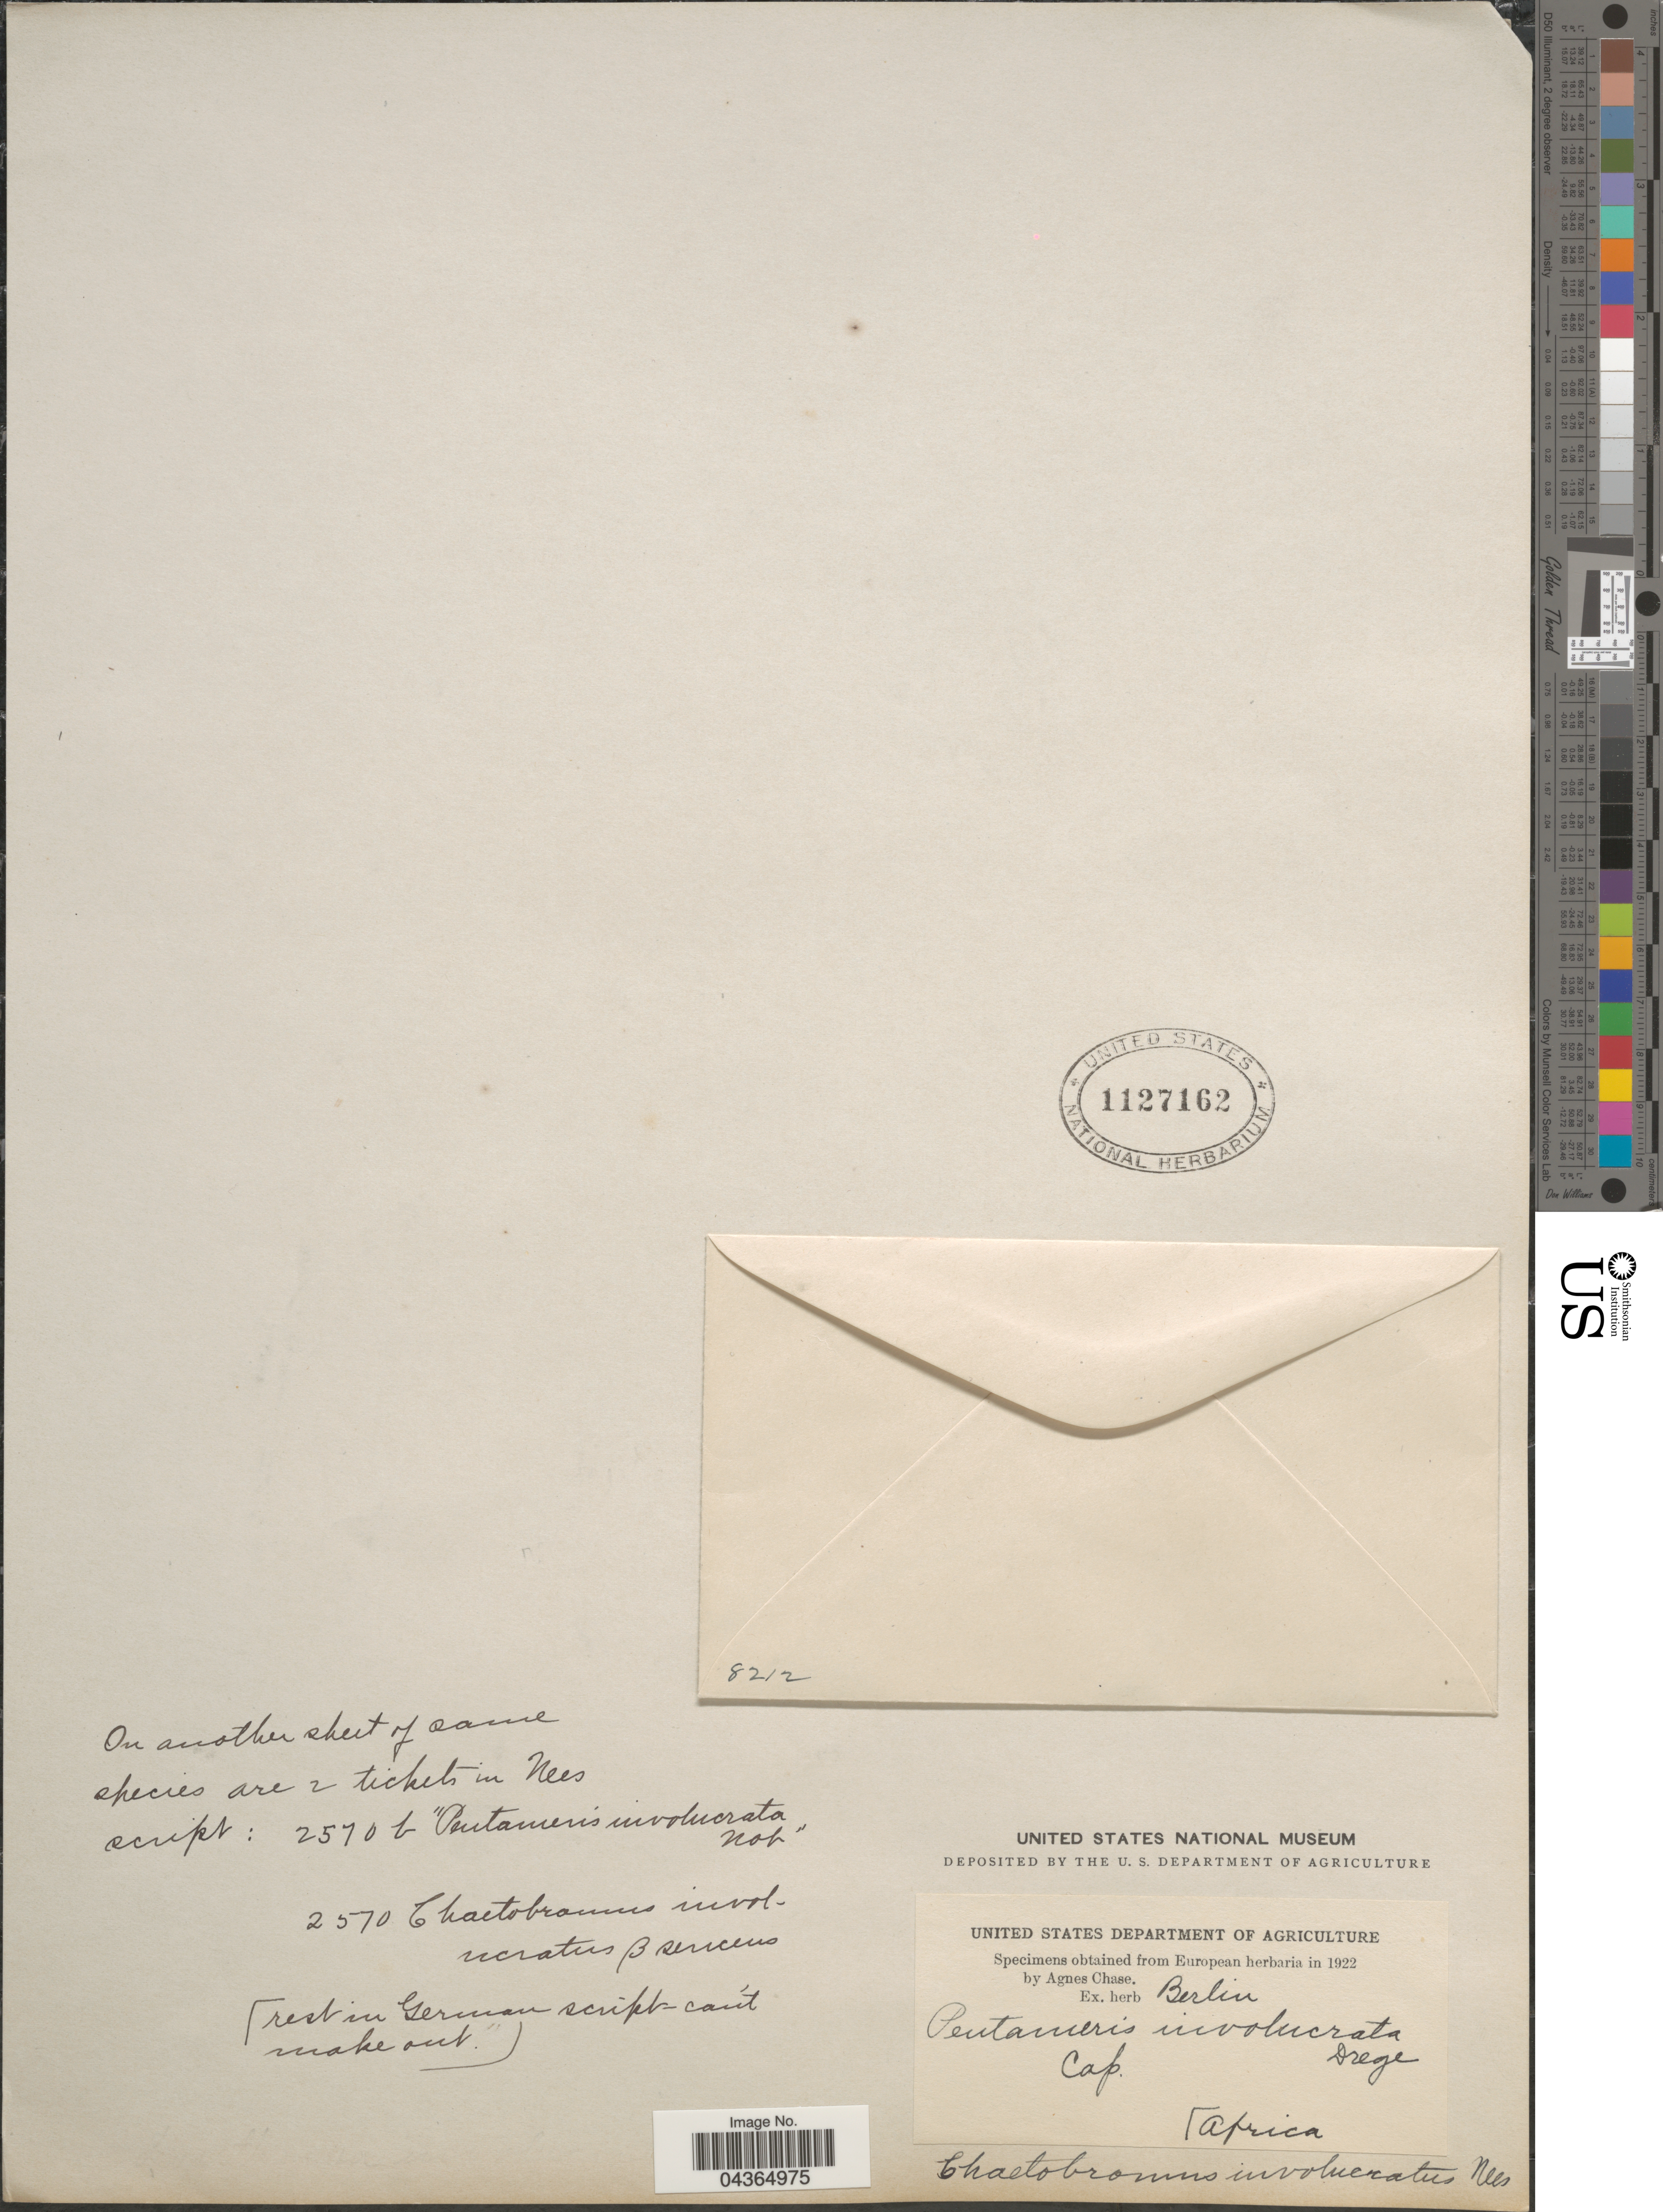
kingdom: Plantae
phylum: Tracheophyta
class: Liliopsida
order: Poales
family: Poaceae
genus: Pentameris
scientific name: Pentameris dregeana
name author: Stapf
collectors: Drege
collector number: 8212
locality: Africa. [probably South Africa]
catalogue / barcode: US 1127162